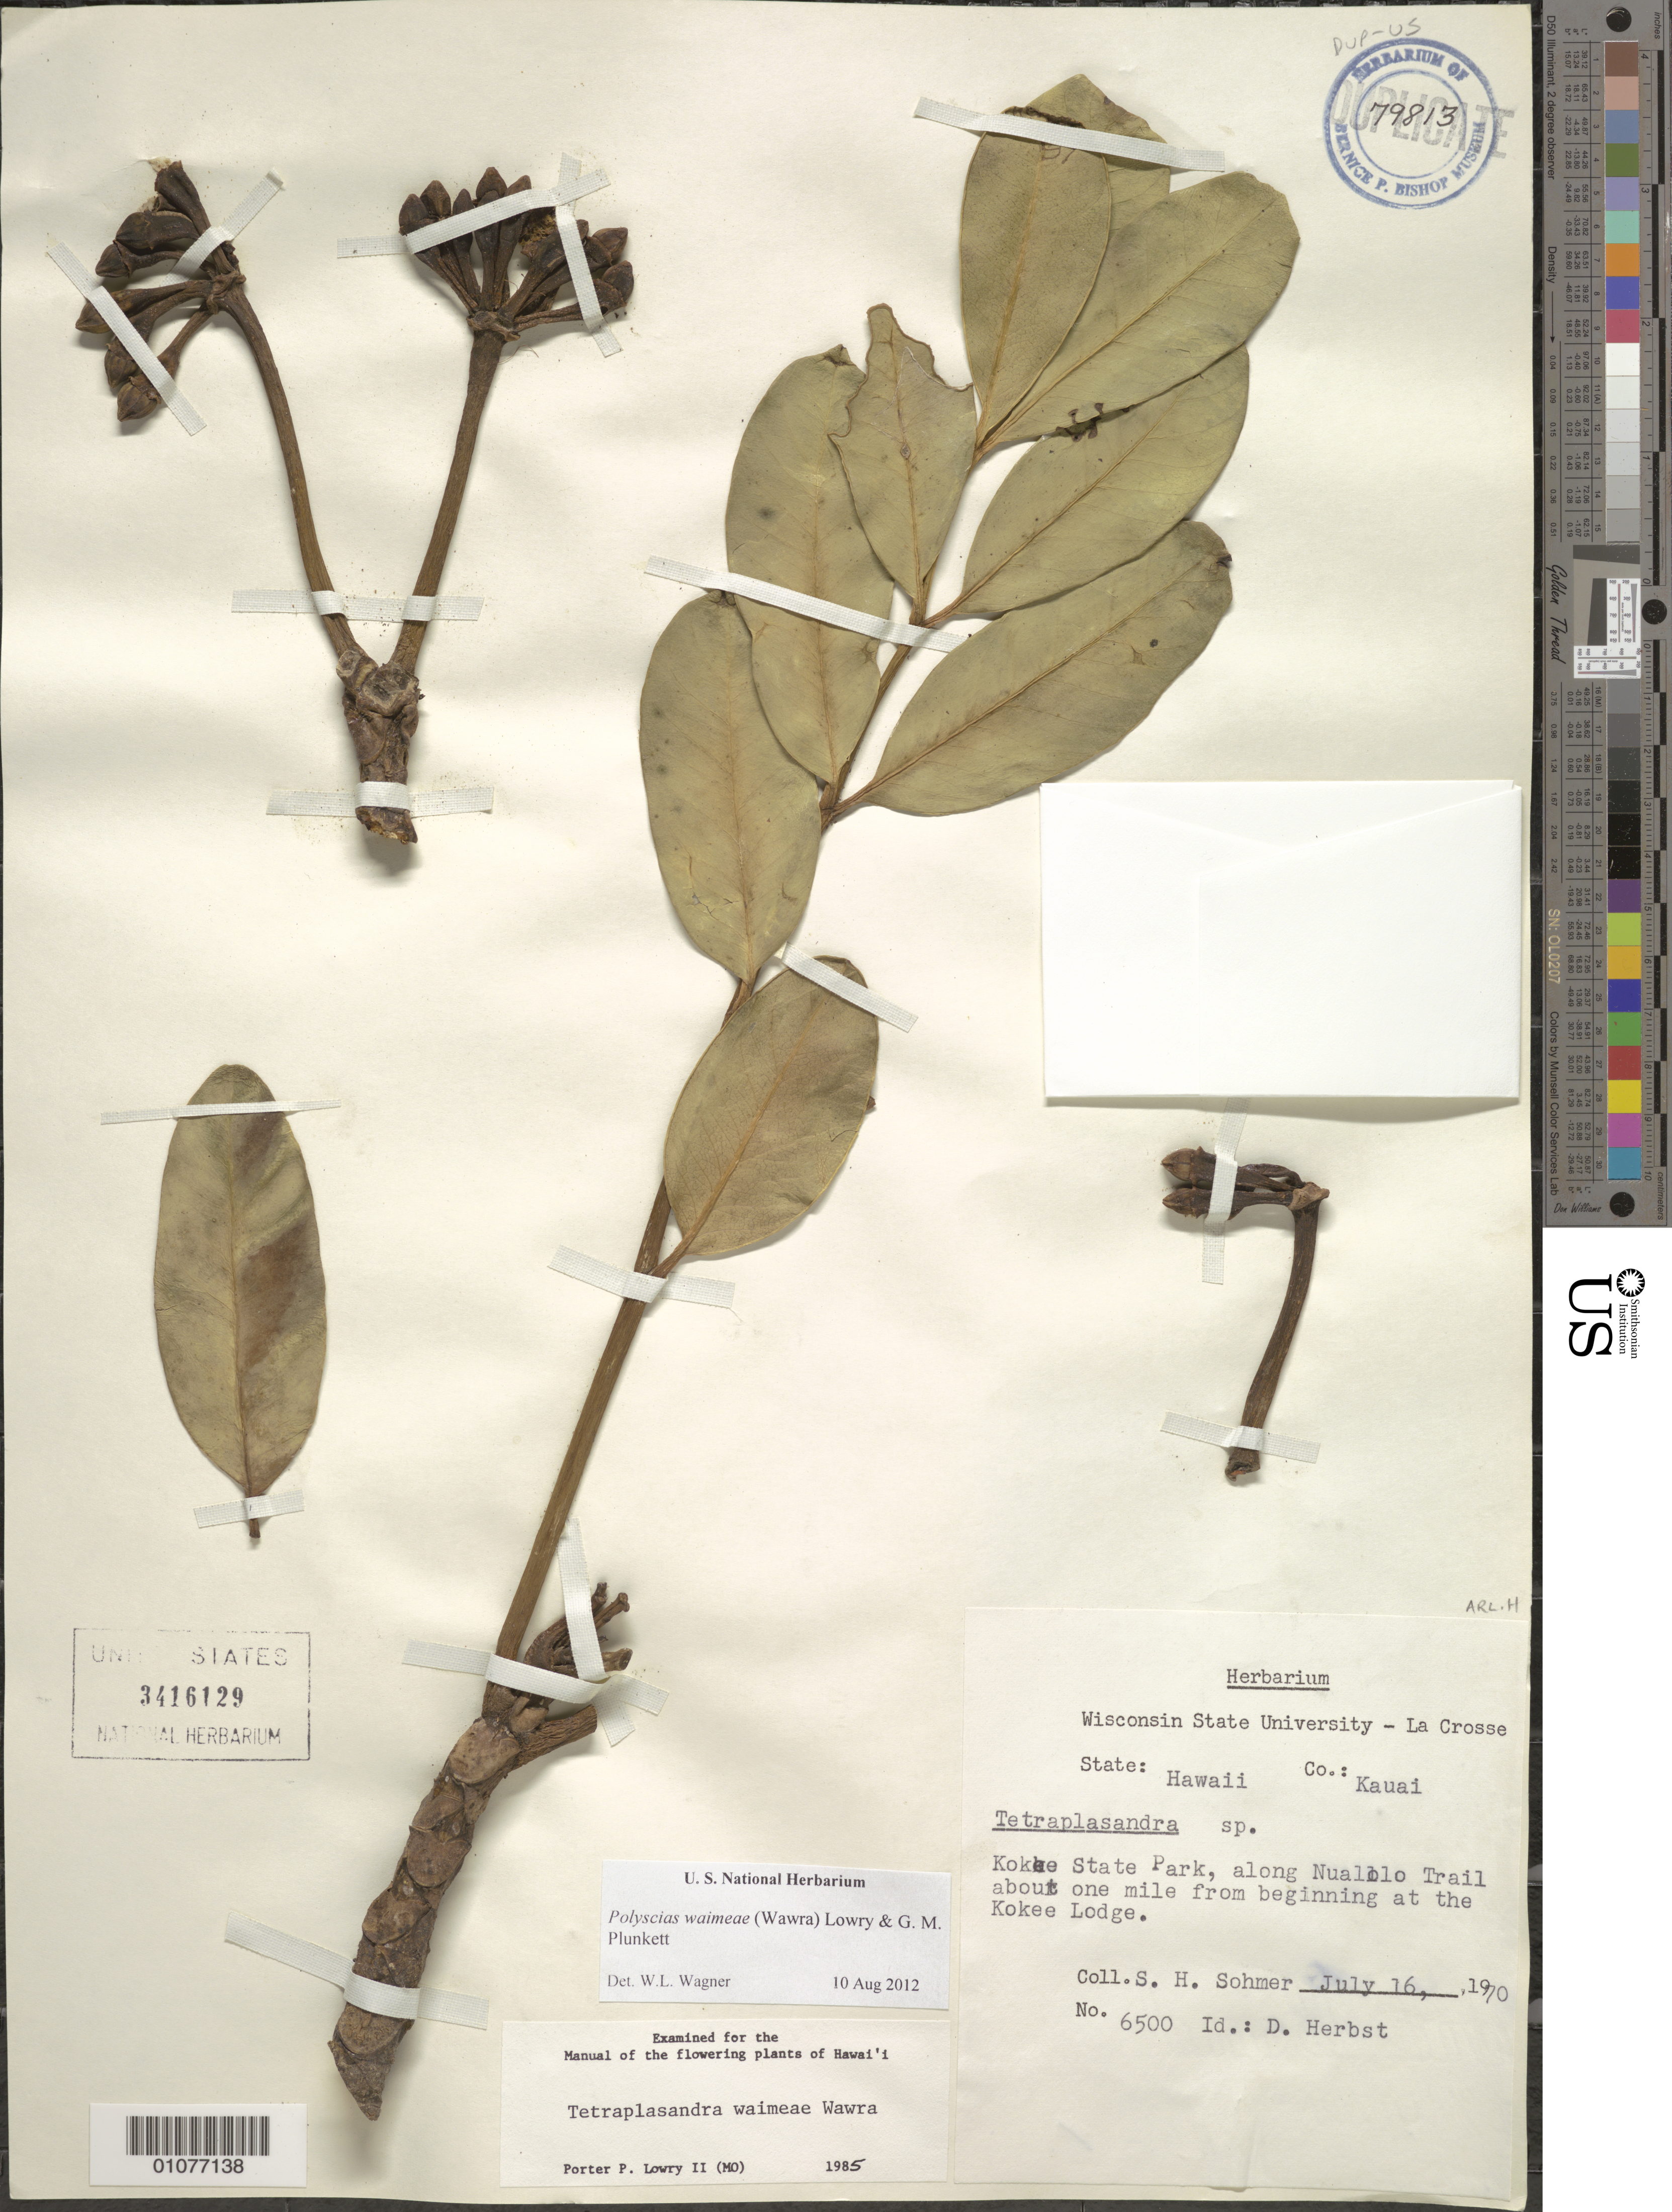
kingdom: Plantae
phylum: Tracheophyta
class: Magnoliopsida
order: Apiales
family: Araliaceae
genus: Polyscias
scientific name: Polyscias waimeae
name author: (Wawra) Lowry & G. M. Plunkett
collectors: S. H. Sohmer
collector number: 6500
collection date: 1970-07-16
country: United States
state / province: Hawaii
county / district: Kauai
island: Kaua'i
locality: Kokee State Park, along Nualolo Trail about 1 mile from beginning at the Kokee Lodge.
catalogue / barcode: US 3416129